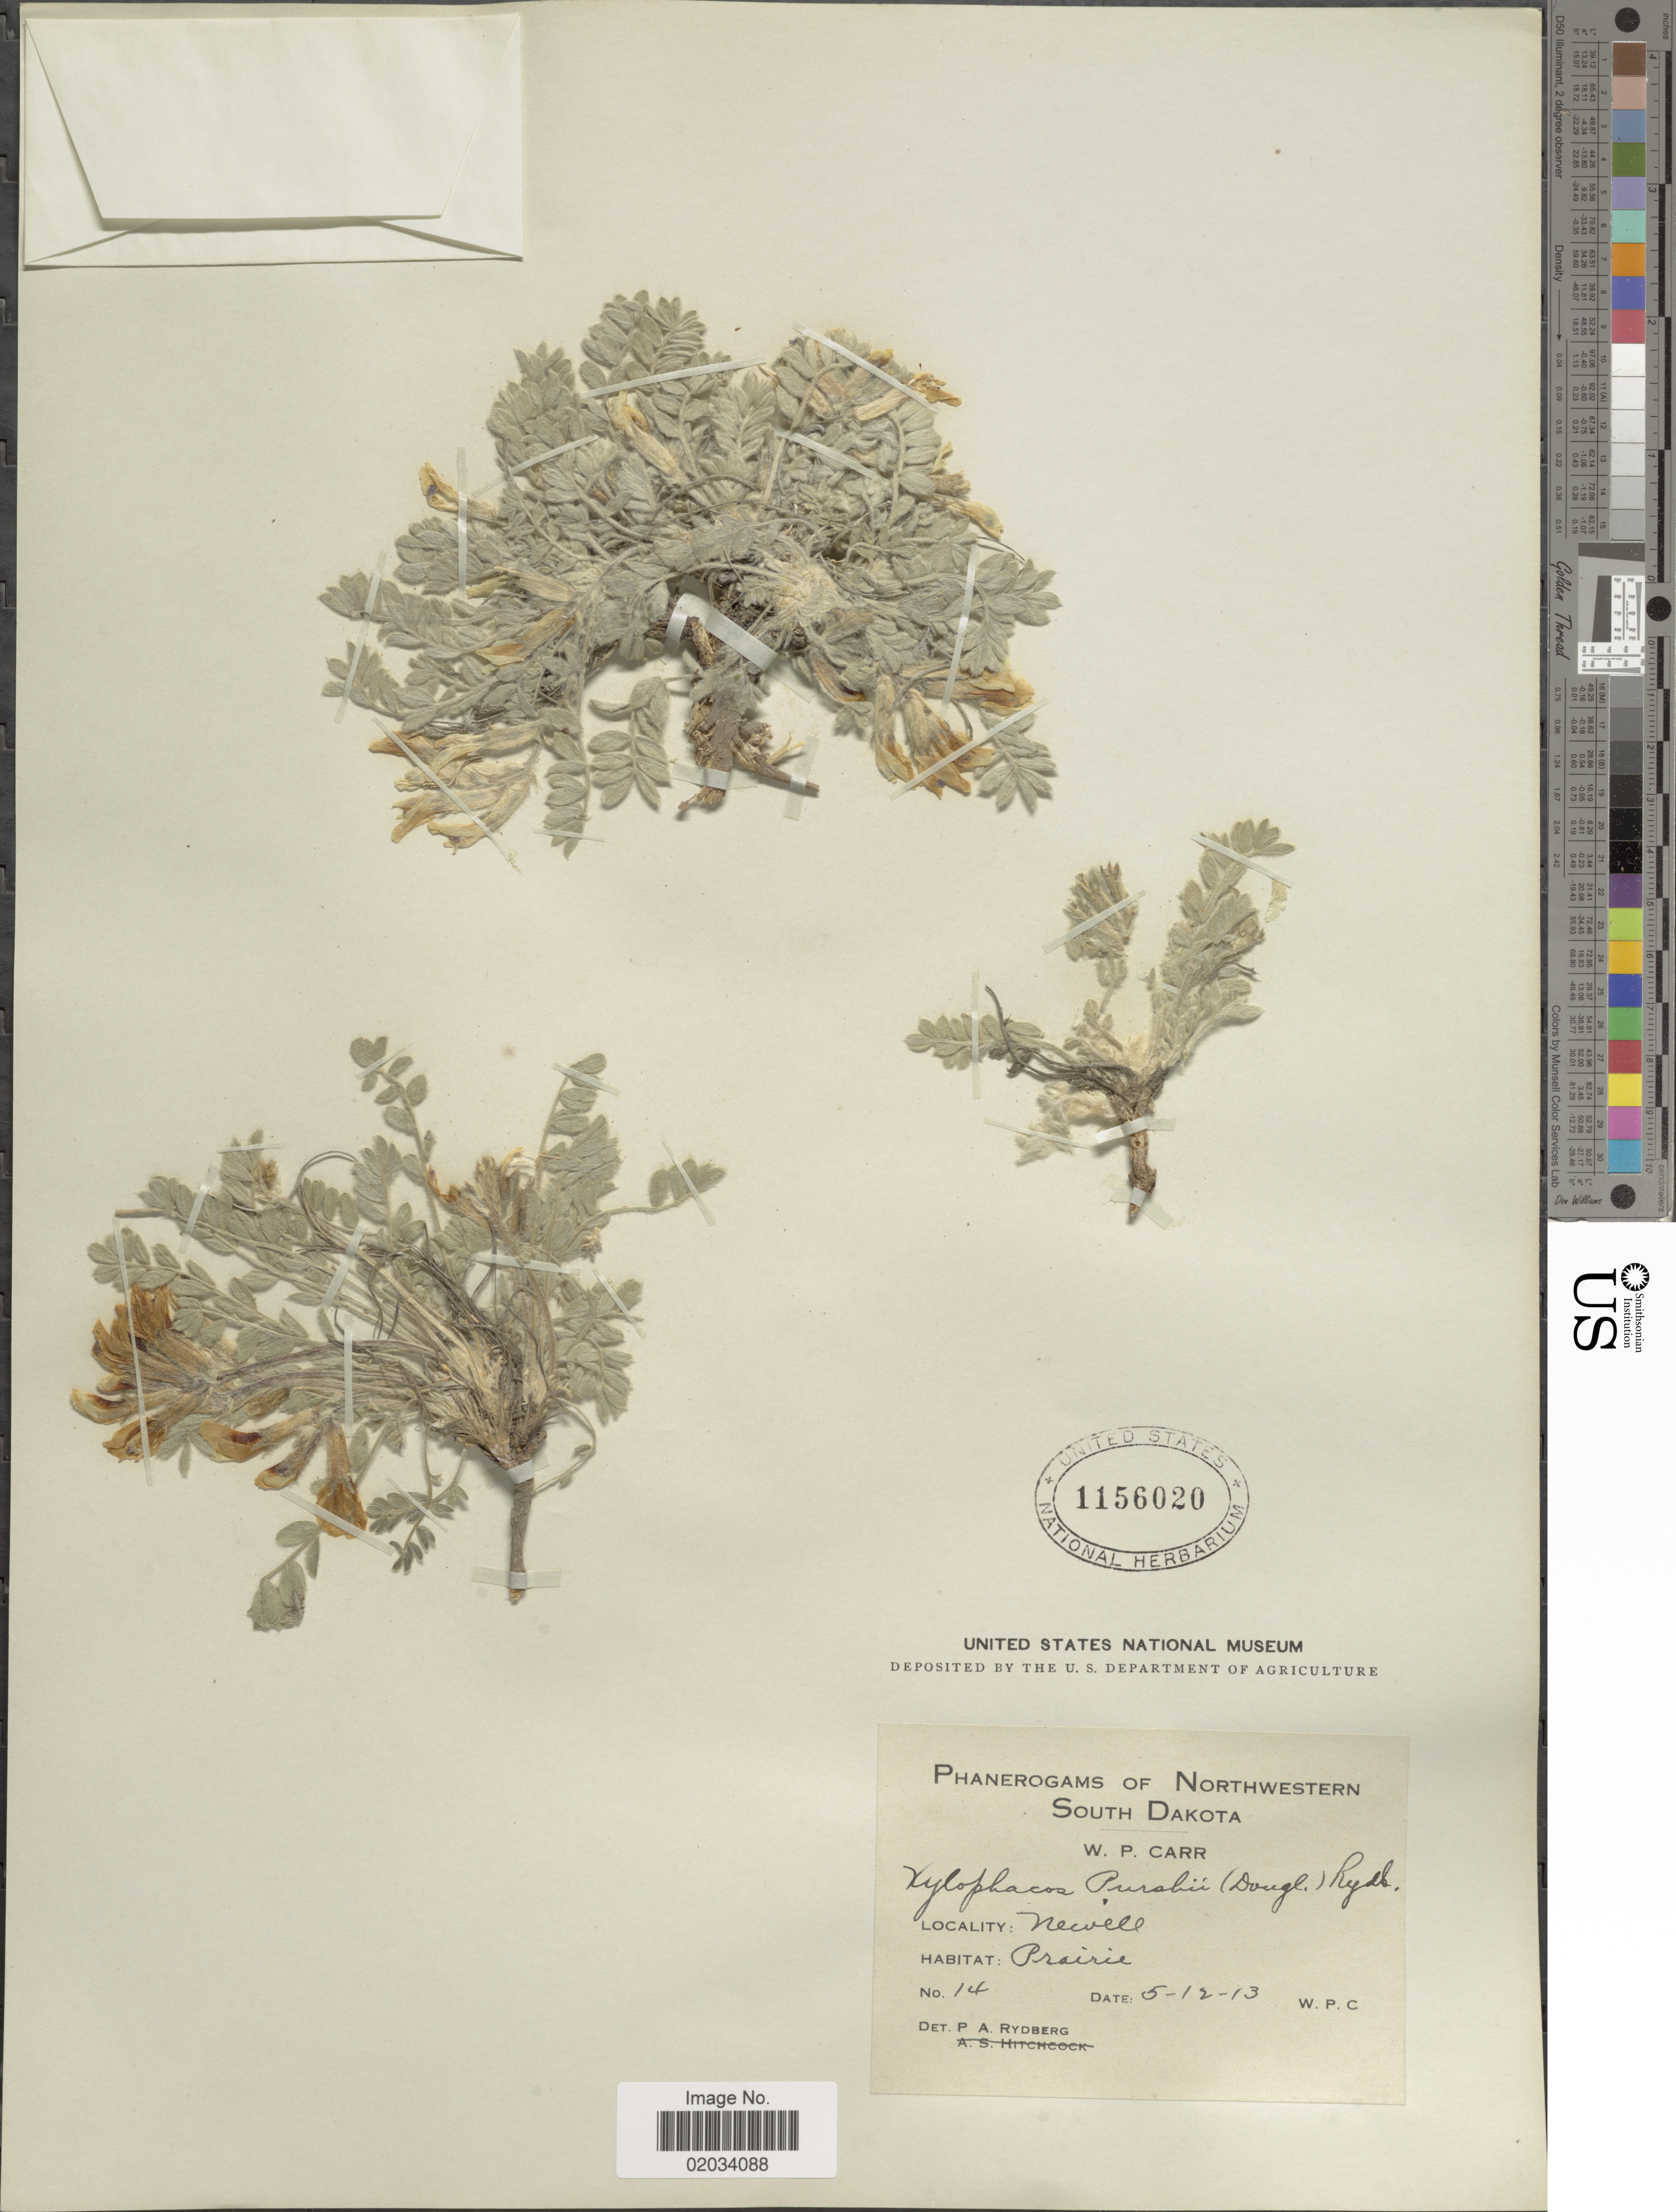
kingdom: Plantae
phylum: Tracheophyta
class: Magnoliopsida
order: Fabales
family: Fabaceae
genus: Astragalus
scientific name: Astragalus purshii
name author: Douglas ex Hook.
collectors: W. Carr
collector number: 14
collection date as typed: Transcribed d/m/y: 12/5/13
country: United States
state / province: South Dakota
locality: Northwestern, South Dakota, Newell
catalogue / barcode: US 1156020